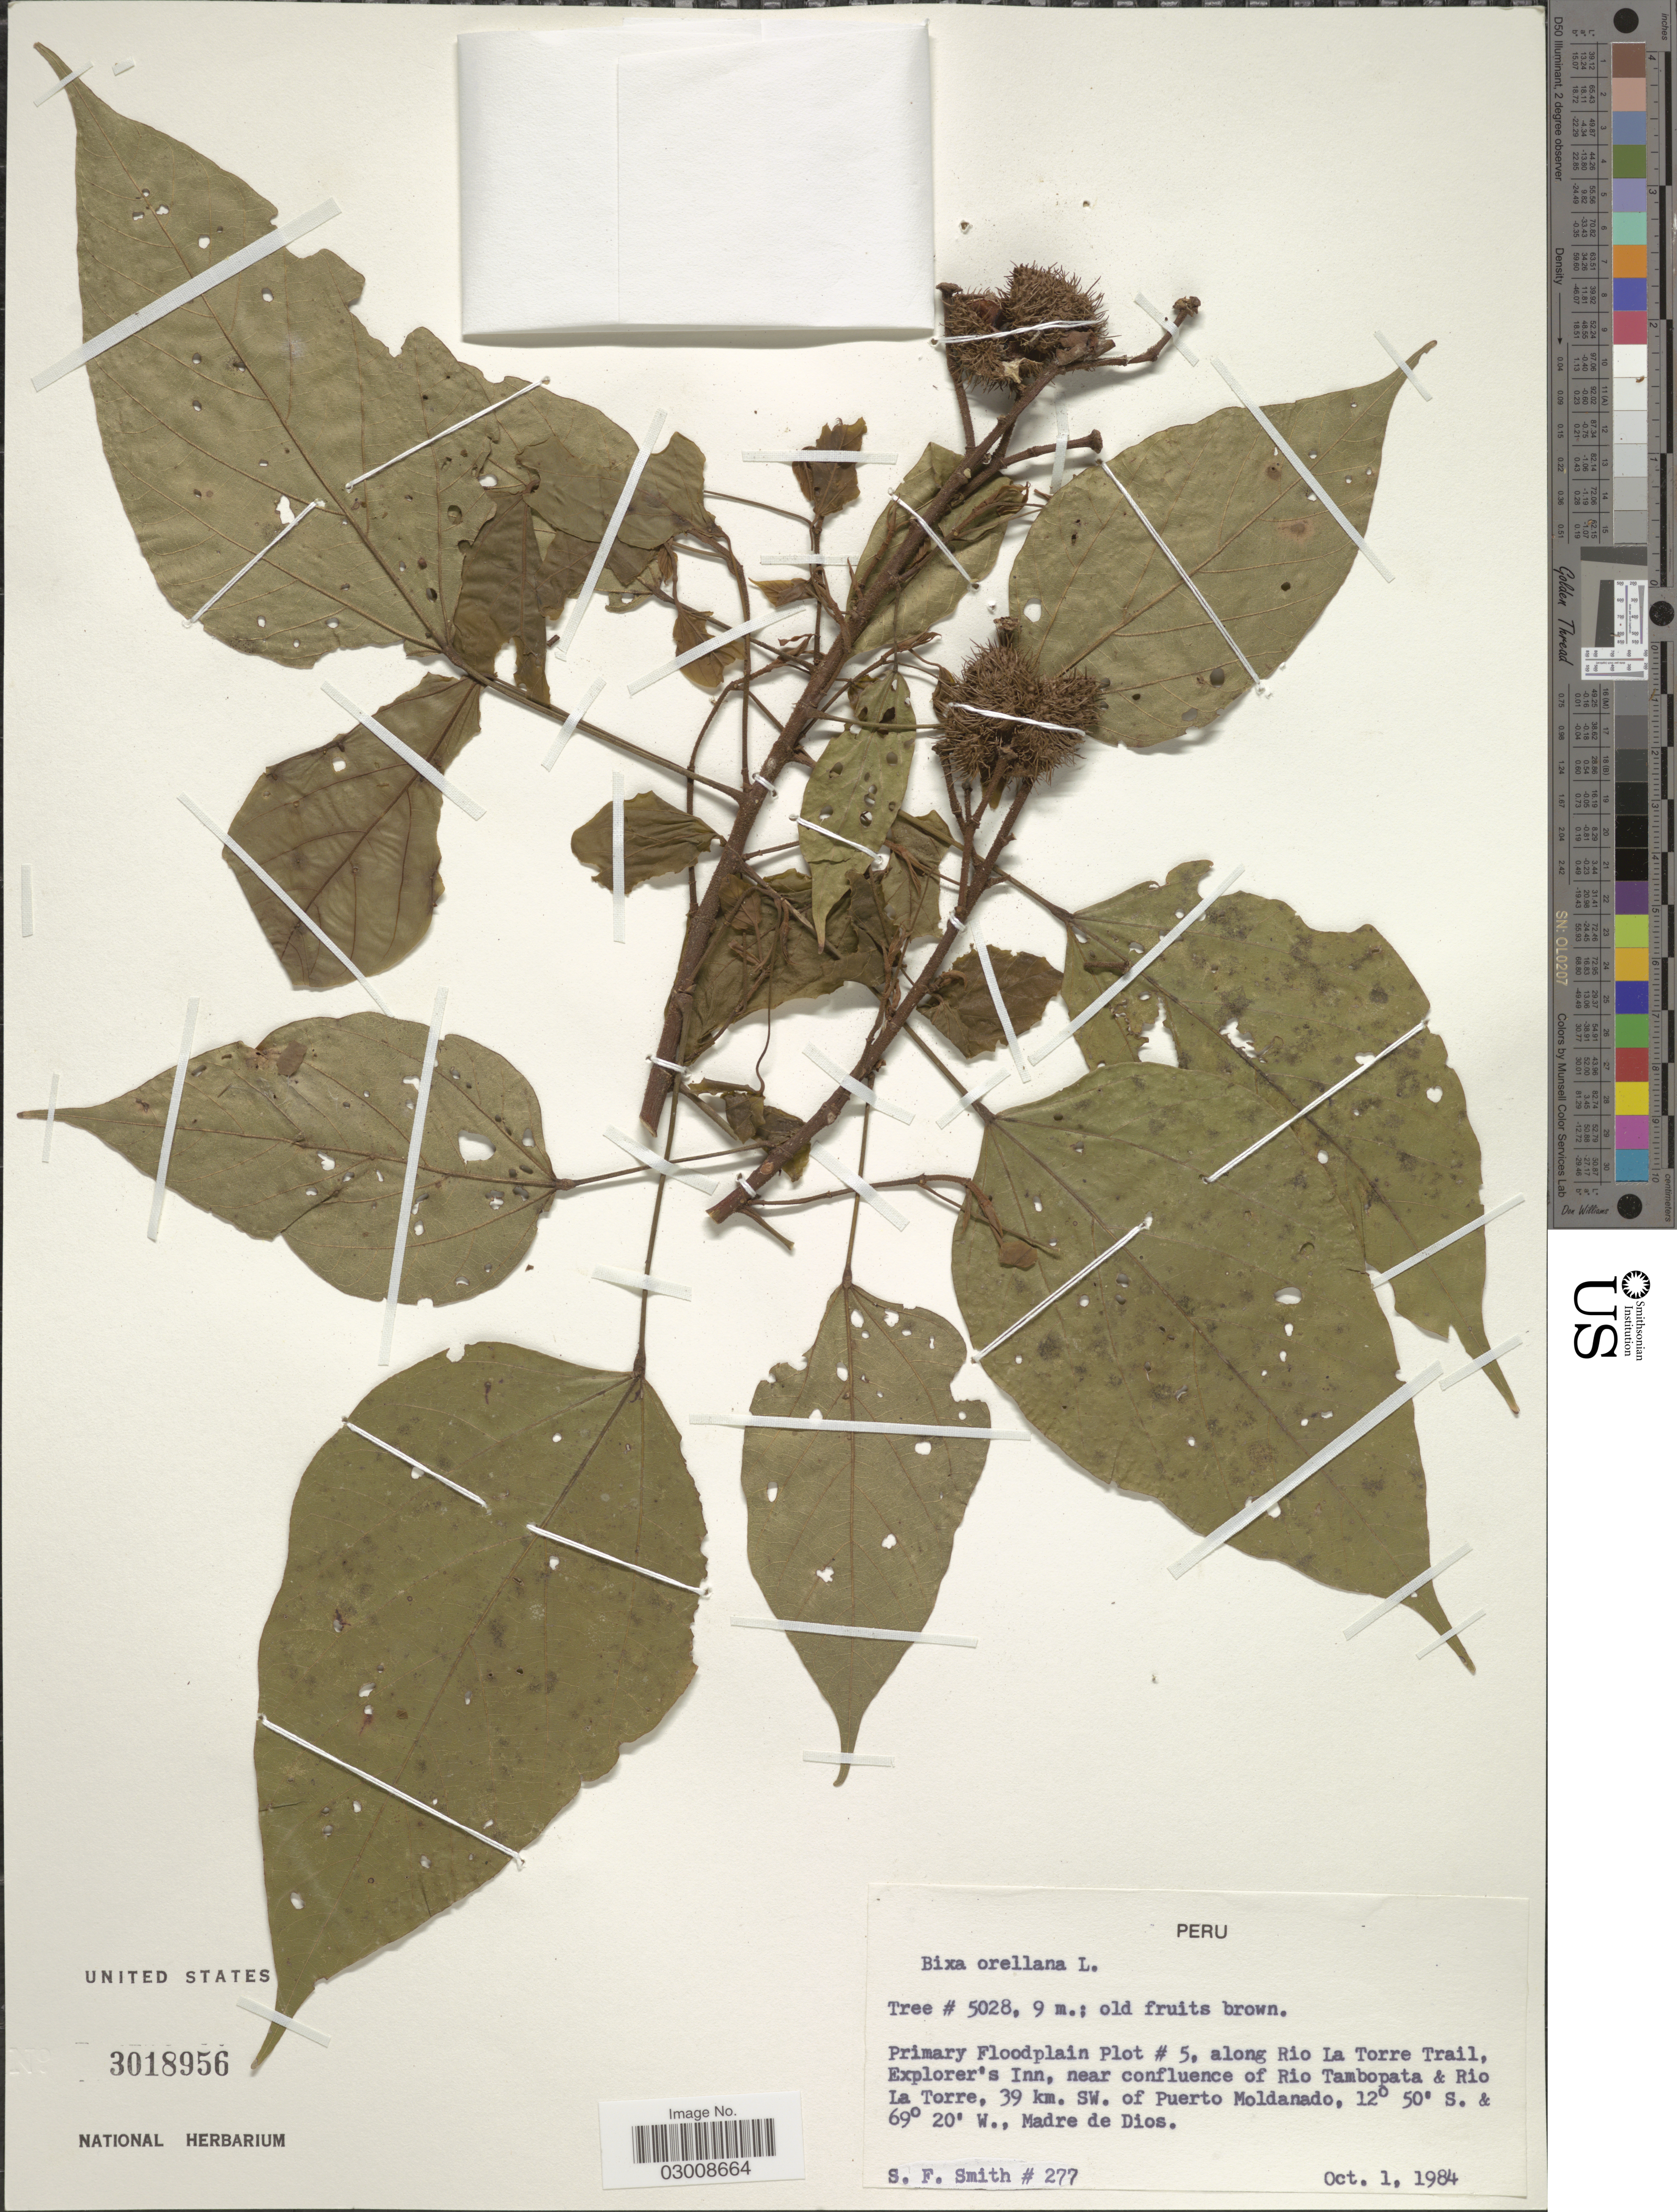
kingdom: Plantae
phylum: Tracheophyta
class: Magnoliopsida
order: Malvales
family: Bixaceae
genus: Bixa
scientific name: Bixa orellana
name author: L.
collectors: S.F. Smith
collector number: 277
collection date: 1984-10-01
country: Peru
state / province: Madre de Dios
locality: Primary Floodplain Plot #5, along Rio La Torre Trail, Explorer's Inn, near confluence of Rio Tambopata & Rio La Torre, 39 km. SW. of Puerto Moldanado.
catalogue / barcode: US 3018956